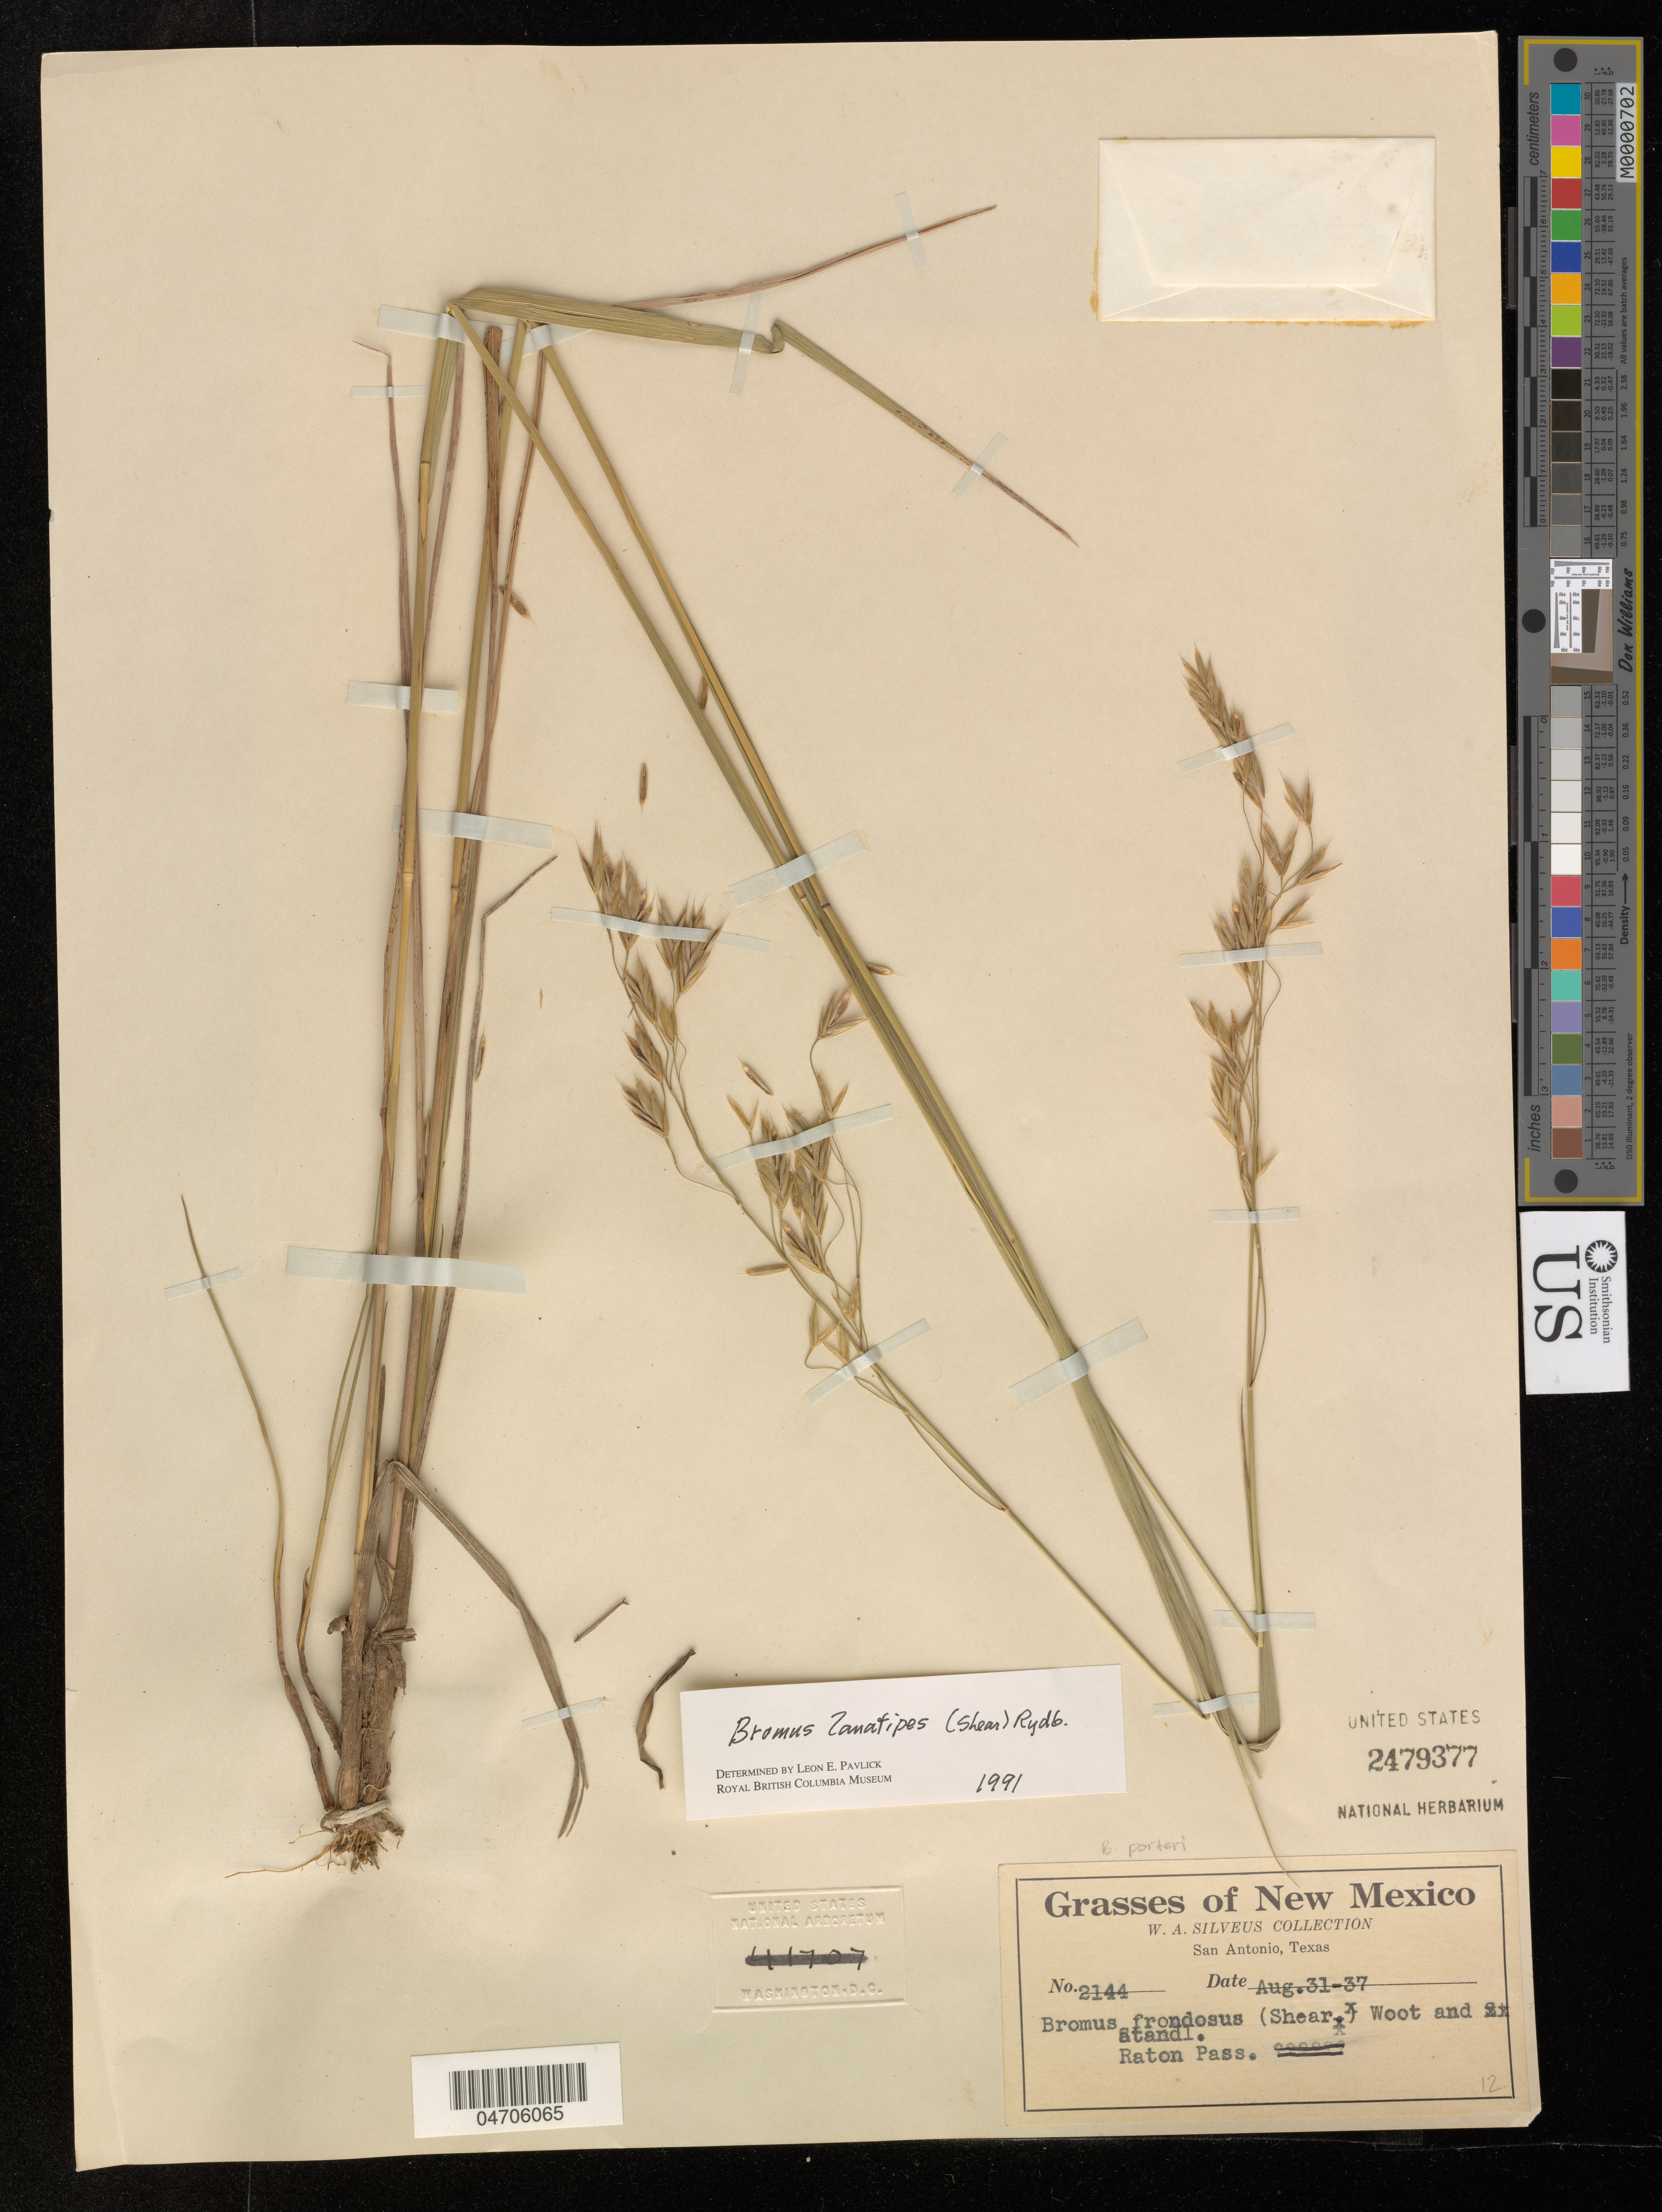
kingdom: Plantae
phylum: Tracheophyta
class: Liliopsida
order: Poales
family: Poaceae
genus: Bromus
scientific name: Bromus lanatipes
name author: (Shear) Rydb.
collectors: W. Silveus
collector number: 2144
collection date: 1931-08/1937-08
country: United States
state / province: New Mexico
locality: Raton Pass.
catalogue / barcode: US 2479377